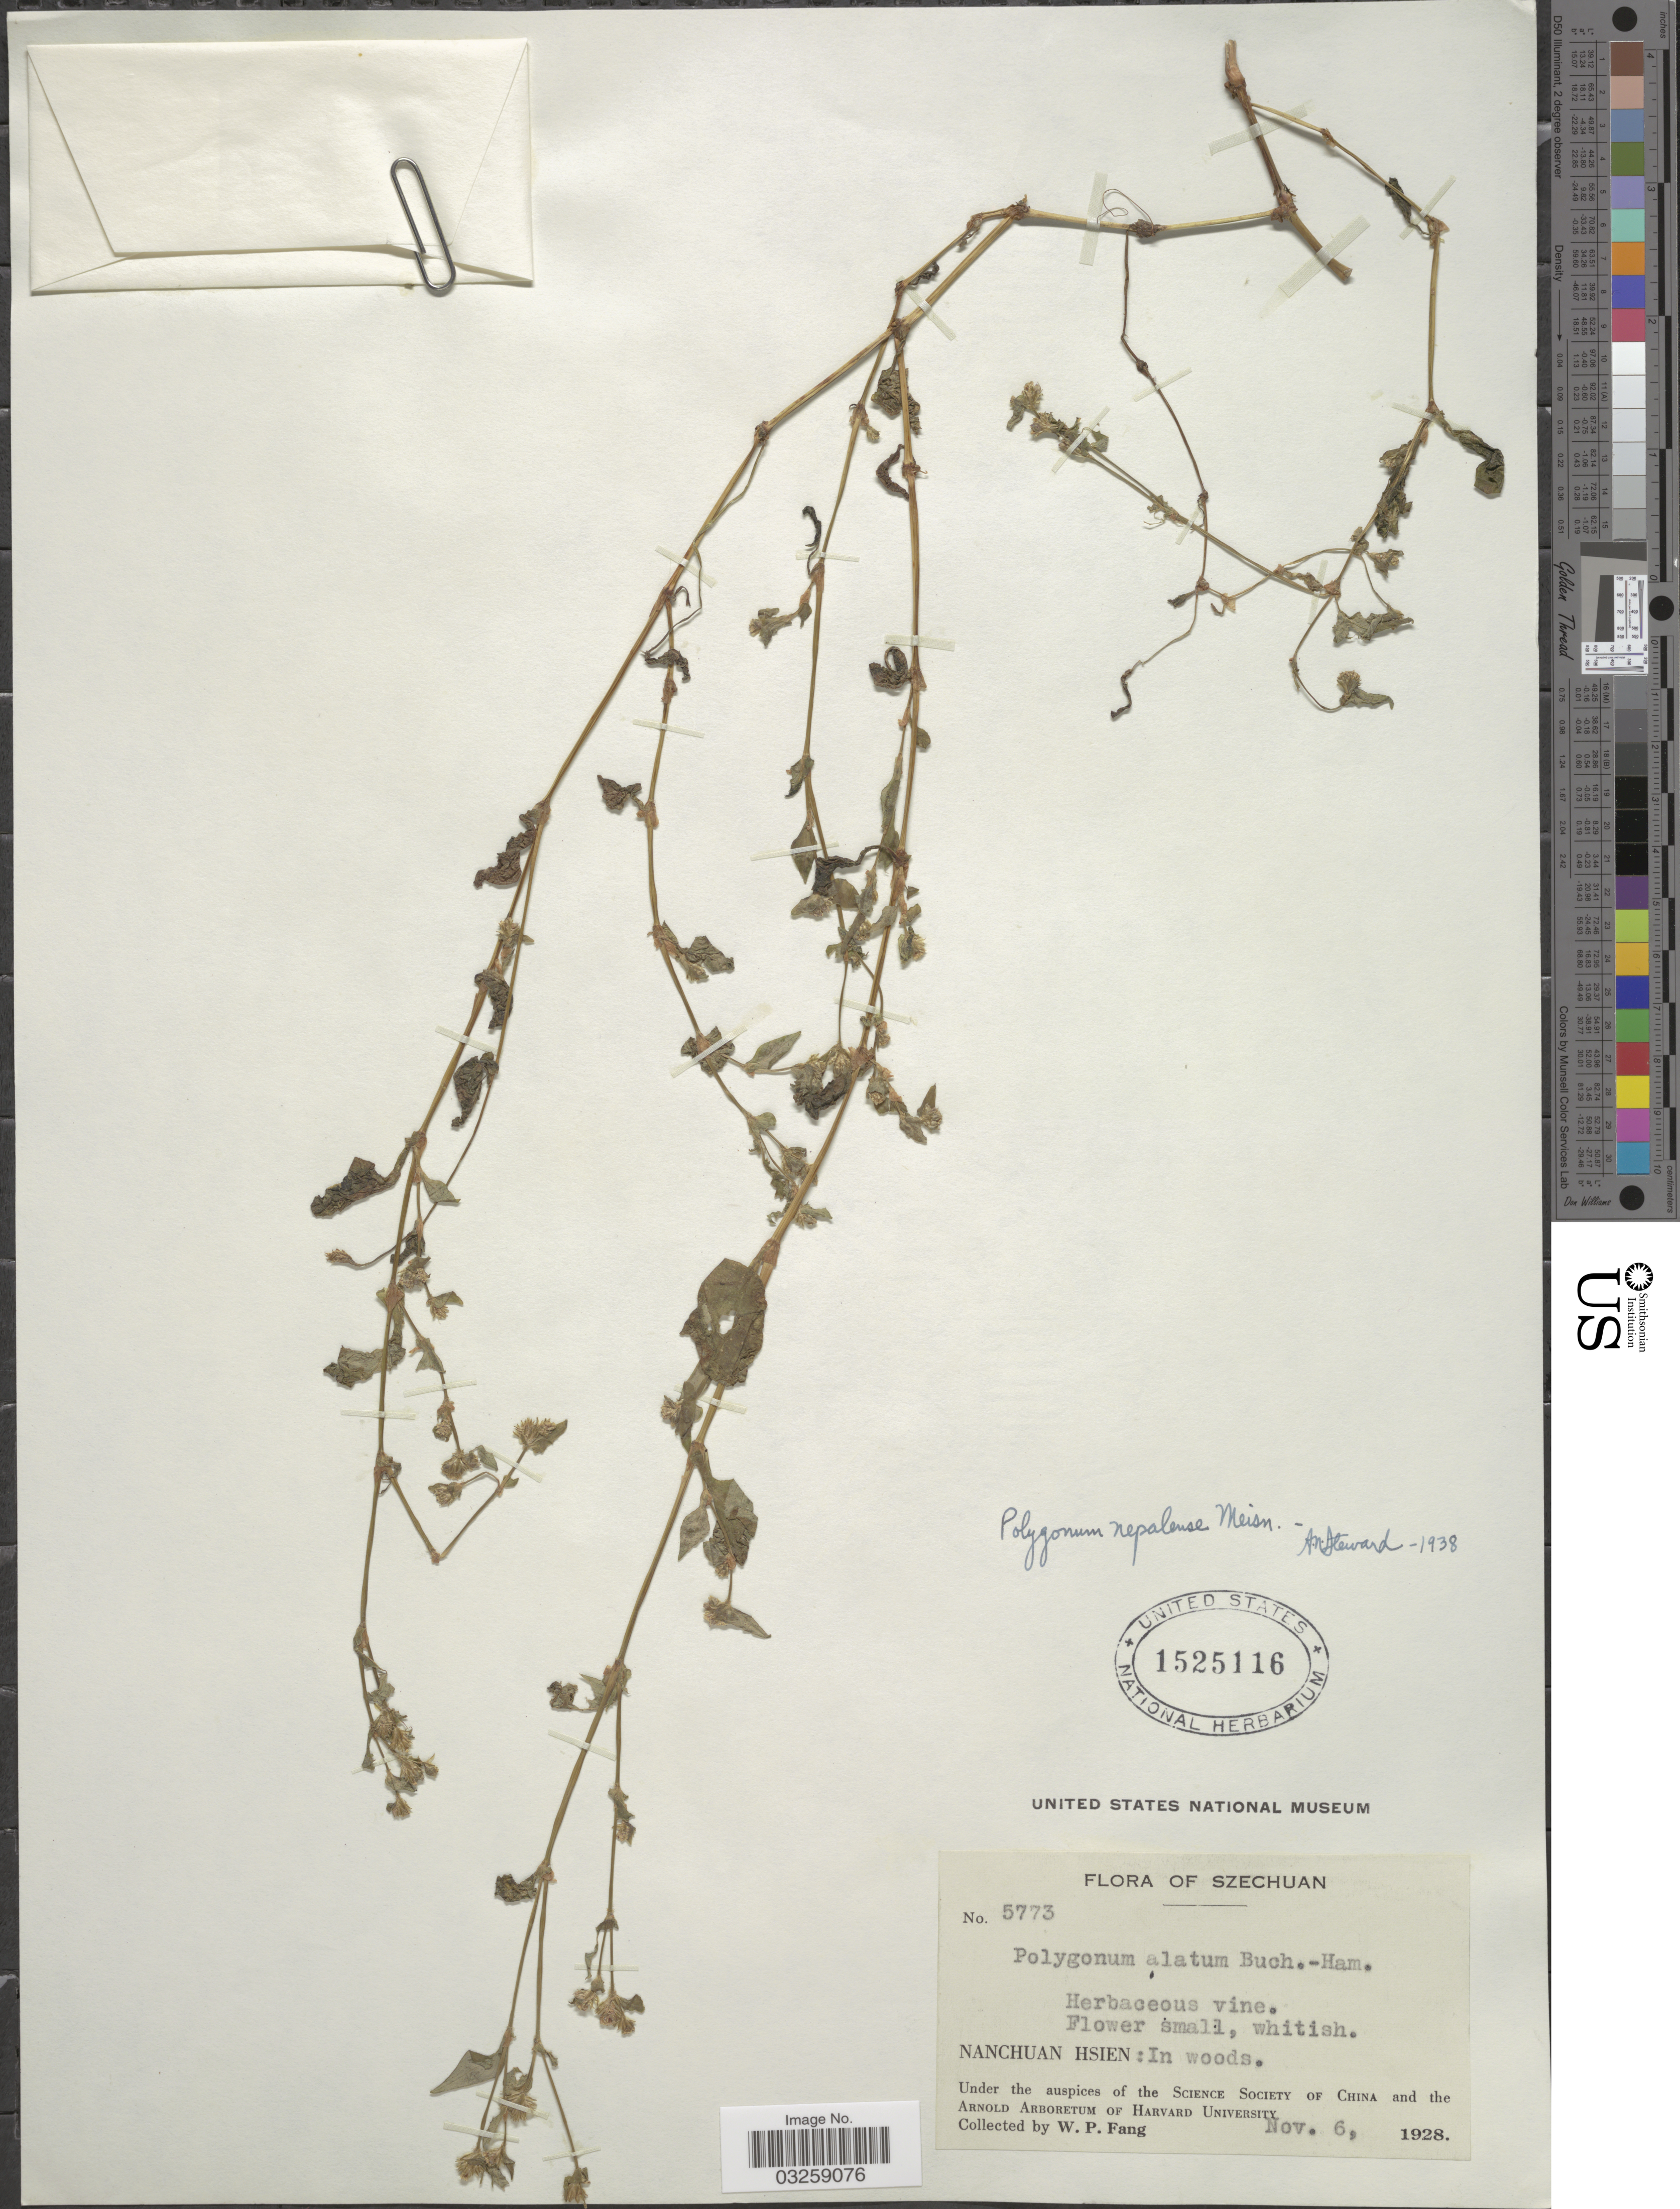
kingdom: Plantae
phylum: Tracheophyta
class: Magnoliopsida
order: Caryophyllales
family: Polygonaceae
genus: Polygonum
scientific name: Polygonum nepalense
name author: Meisn.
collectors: W. P. Fang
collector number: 5773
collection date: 1928-11-06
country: China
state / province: Sichuan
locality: Szechuan. Nanchuan Hsien.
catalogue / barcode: US 1525116